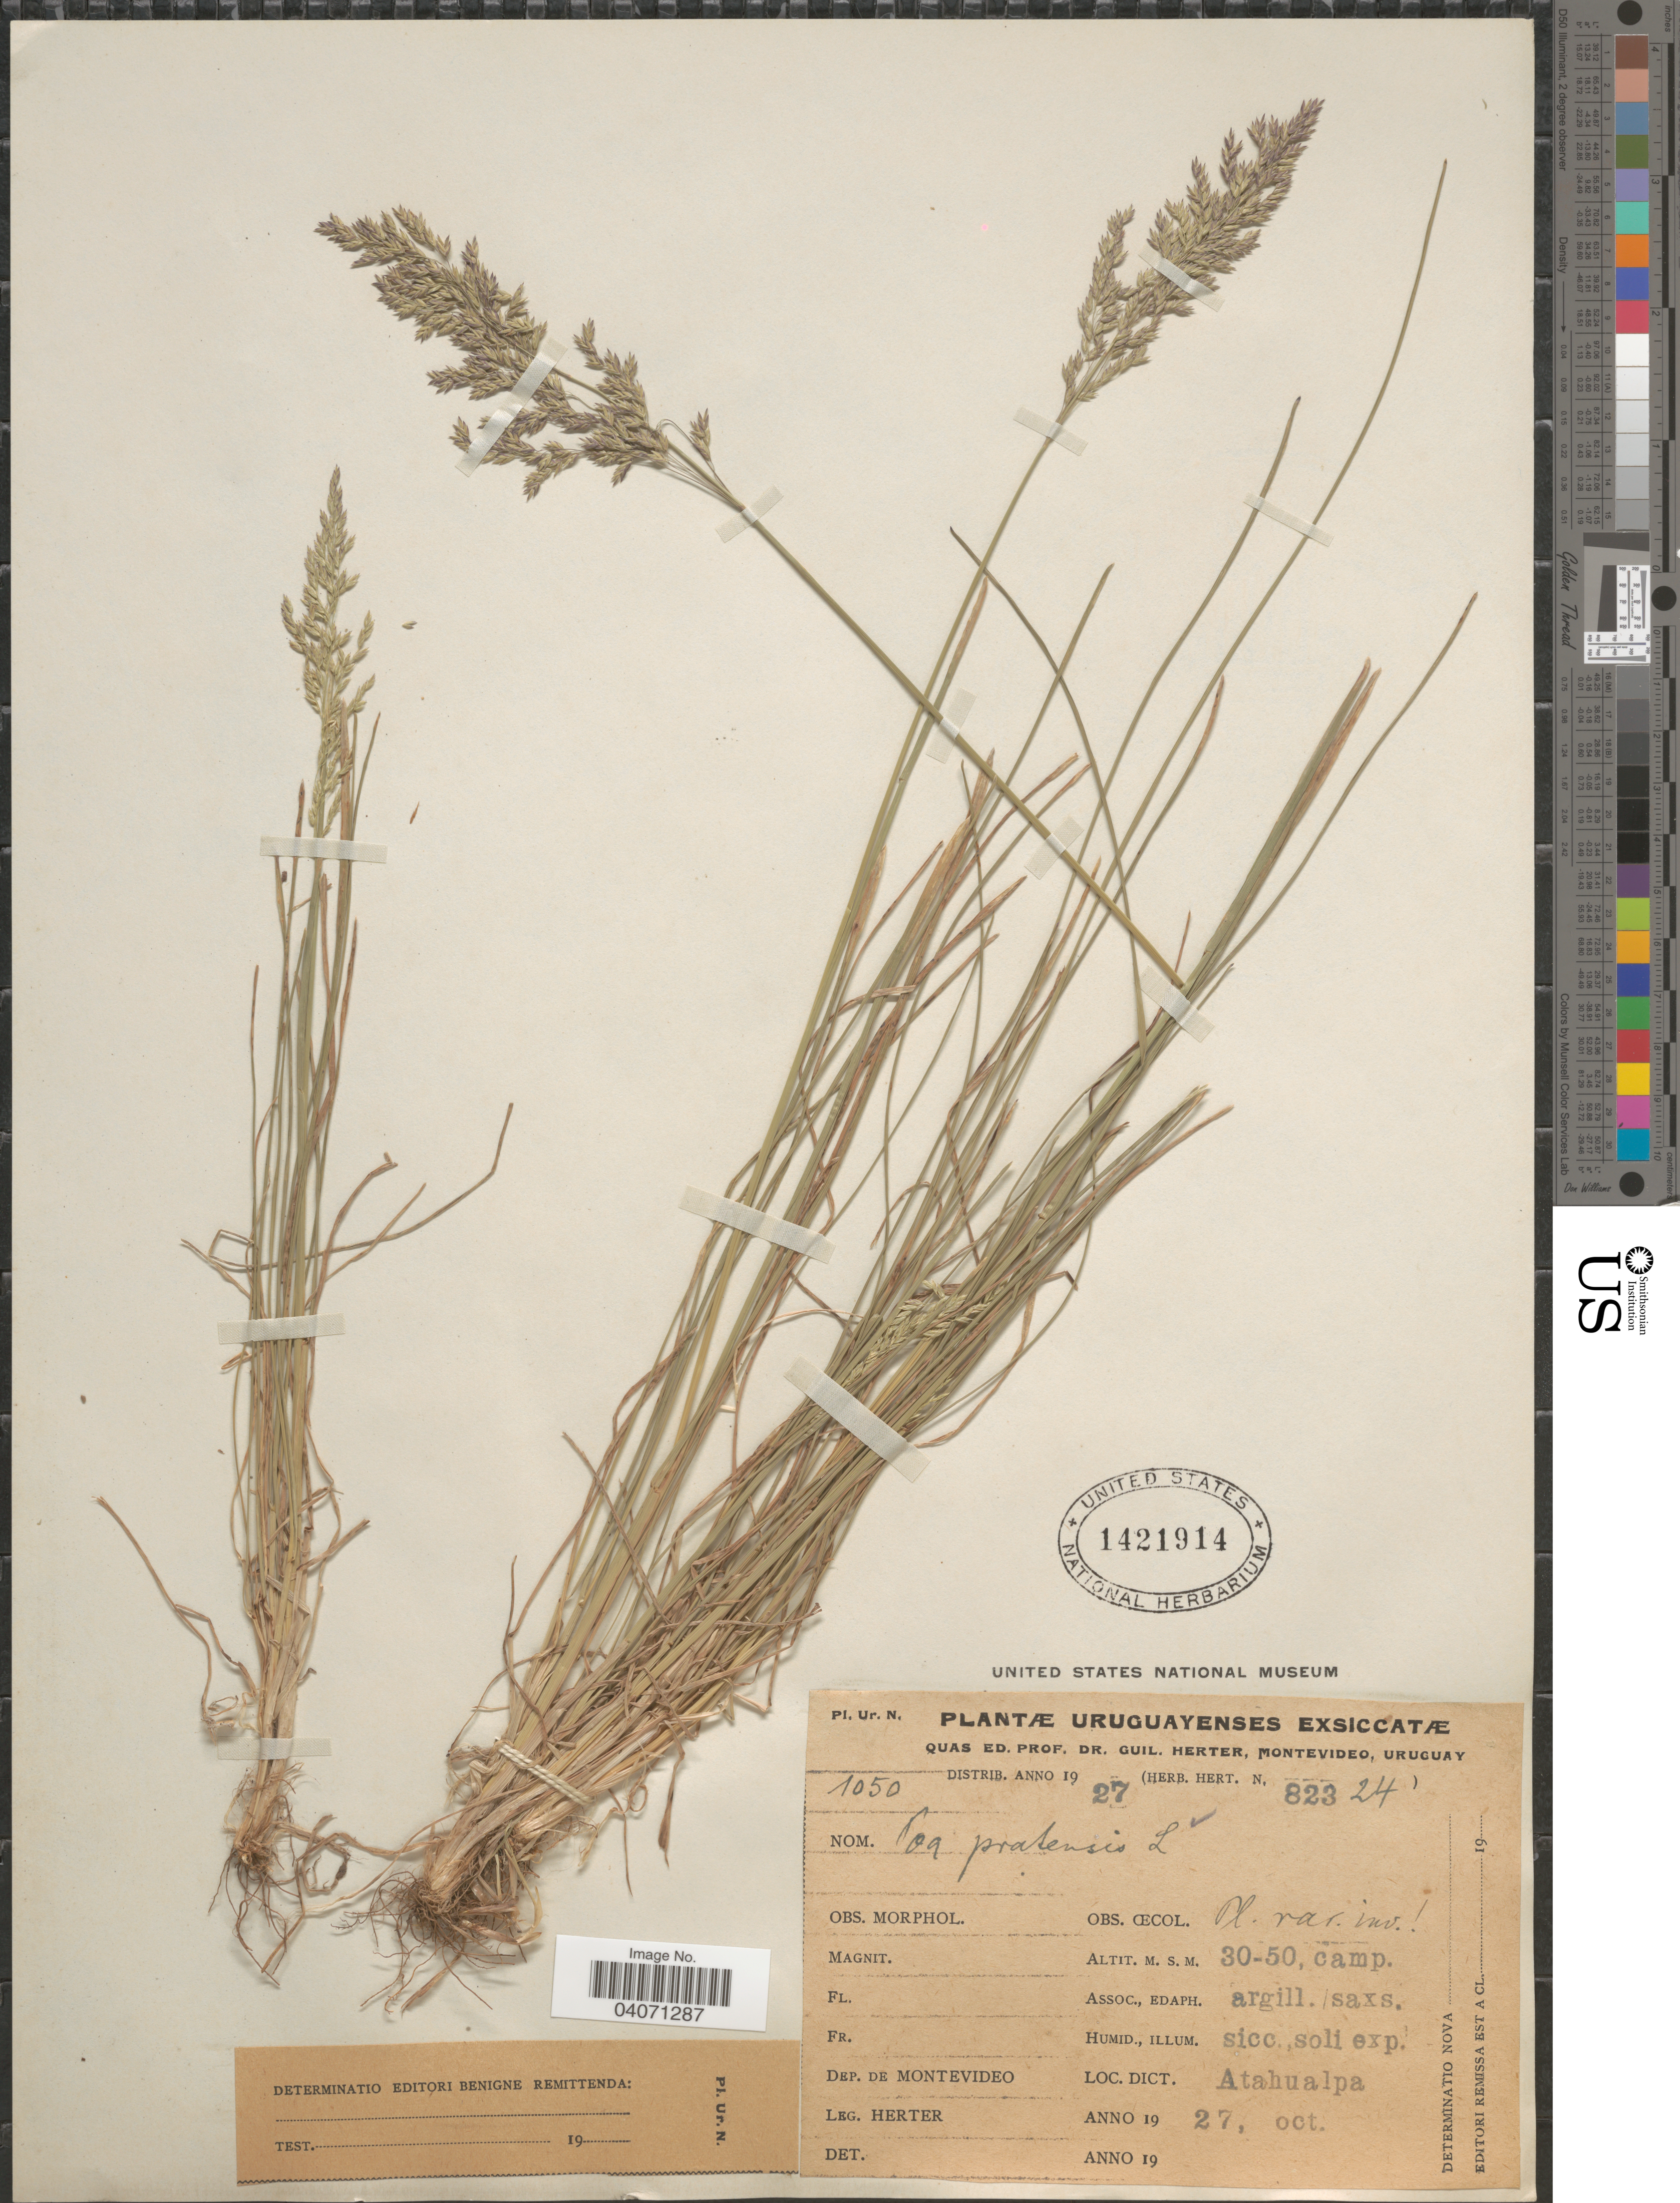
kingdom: Plantae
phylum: Tracheophyta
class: Liliopsida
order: Poales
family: Poaceae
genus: Poa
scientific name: Poa pratensis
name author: L.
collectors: G. Herter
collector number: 1050/82324?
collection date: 1927-10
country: Uruguay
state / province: Montevideo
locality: Dep. de Montevideo. Dict. Atahualpa.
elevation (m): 30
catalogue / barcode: US 1421914